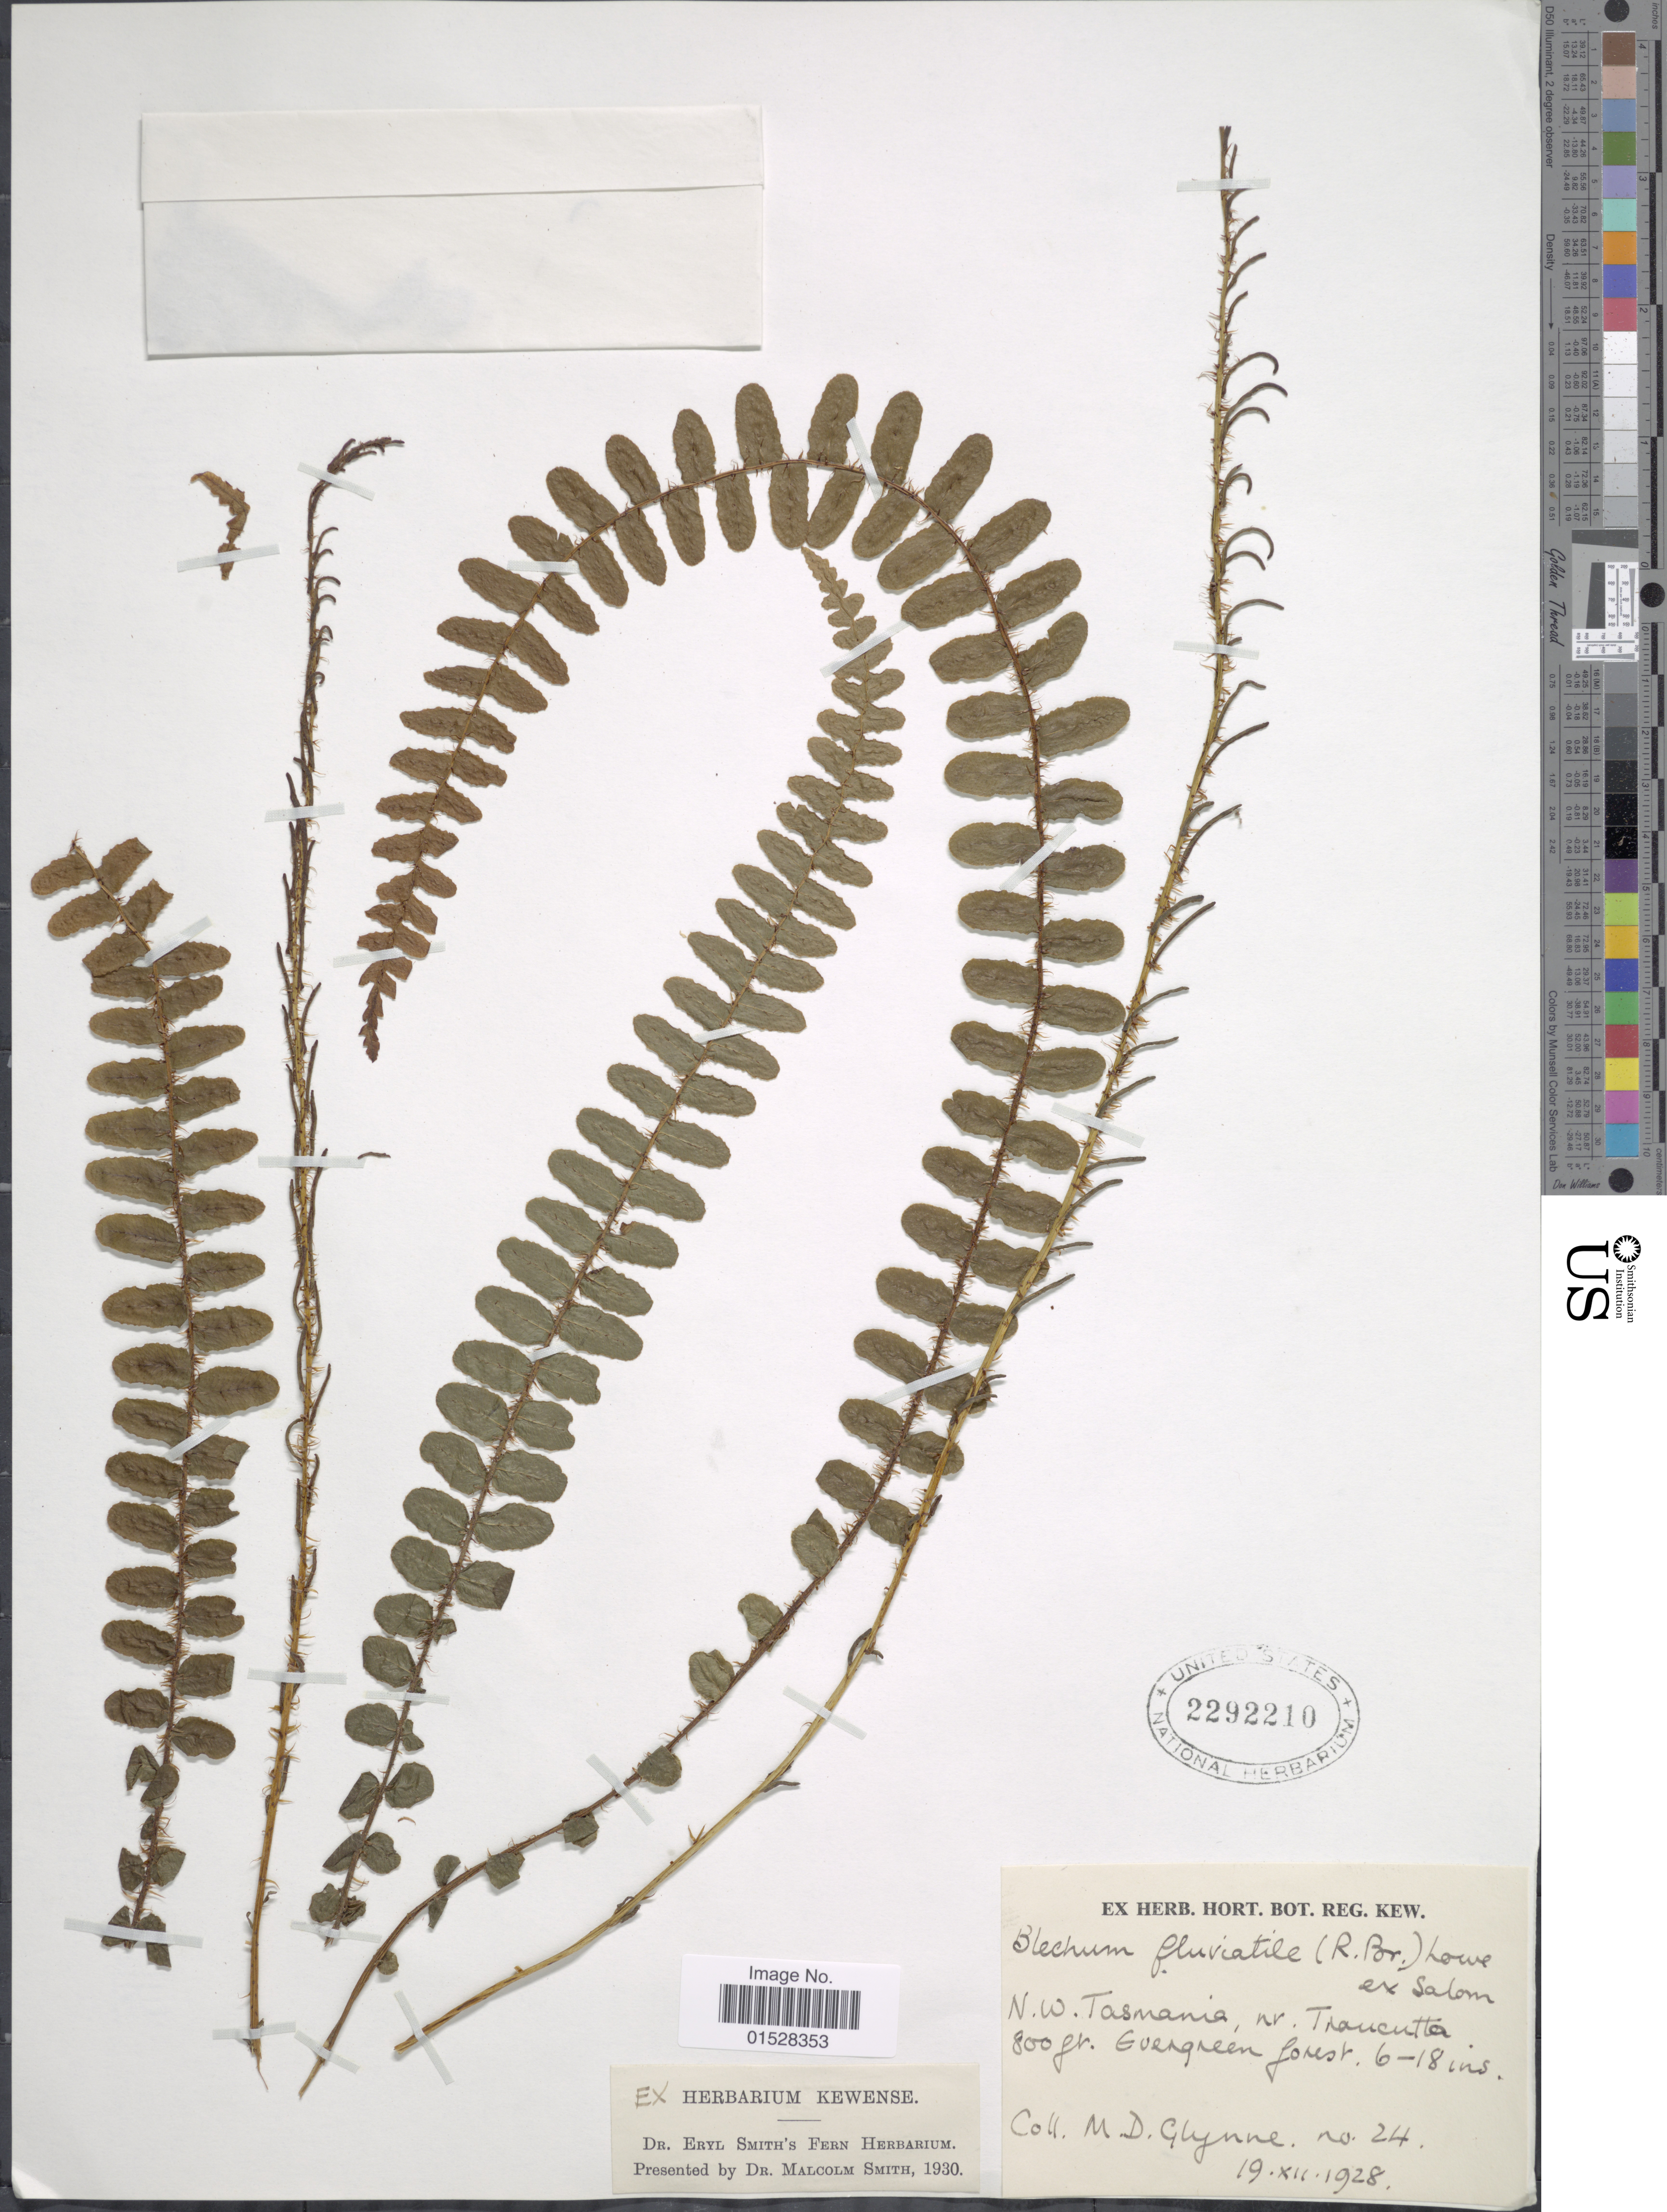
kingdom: Plantae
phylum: Tracheophyta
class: Polypodiopsida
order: Polypodiales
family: Blechnaceae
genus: Blechnum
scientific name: Blechnum fluviatile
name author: (R. Br.) E.J. Lowe ex Salomon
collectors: M. Glynne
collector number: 24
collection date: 1928-12-19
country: Australia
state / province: Tasmania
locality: N. W. Tasmania, nv. Tarcutta.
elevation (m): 244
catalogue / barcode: US 2292210